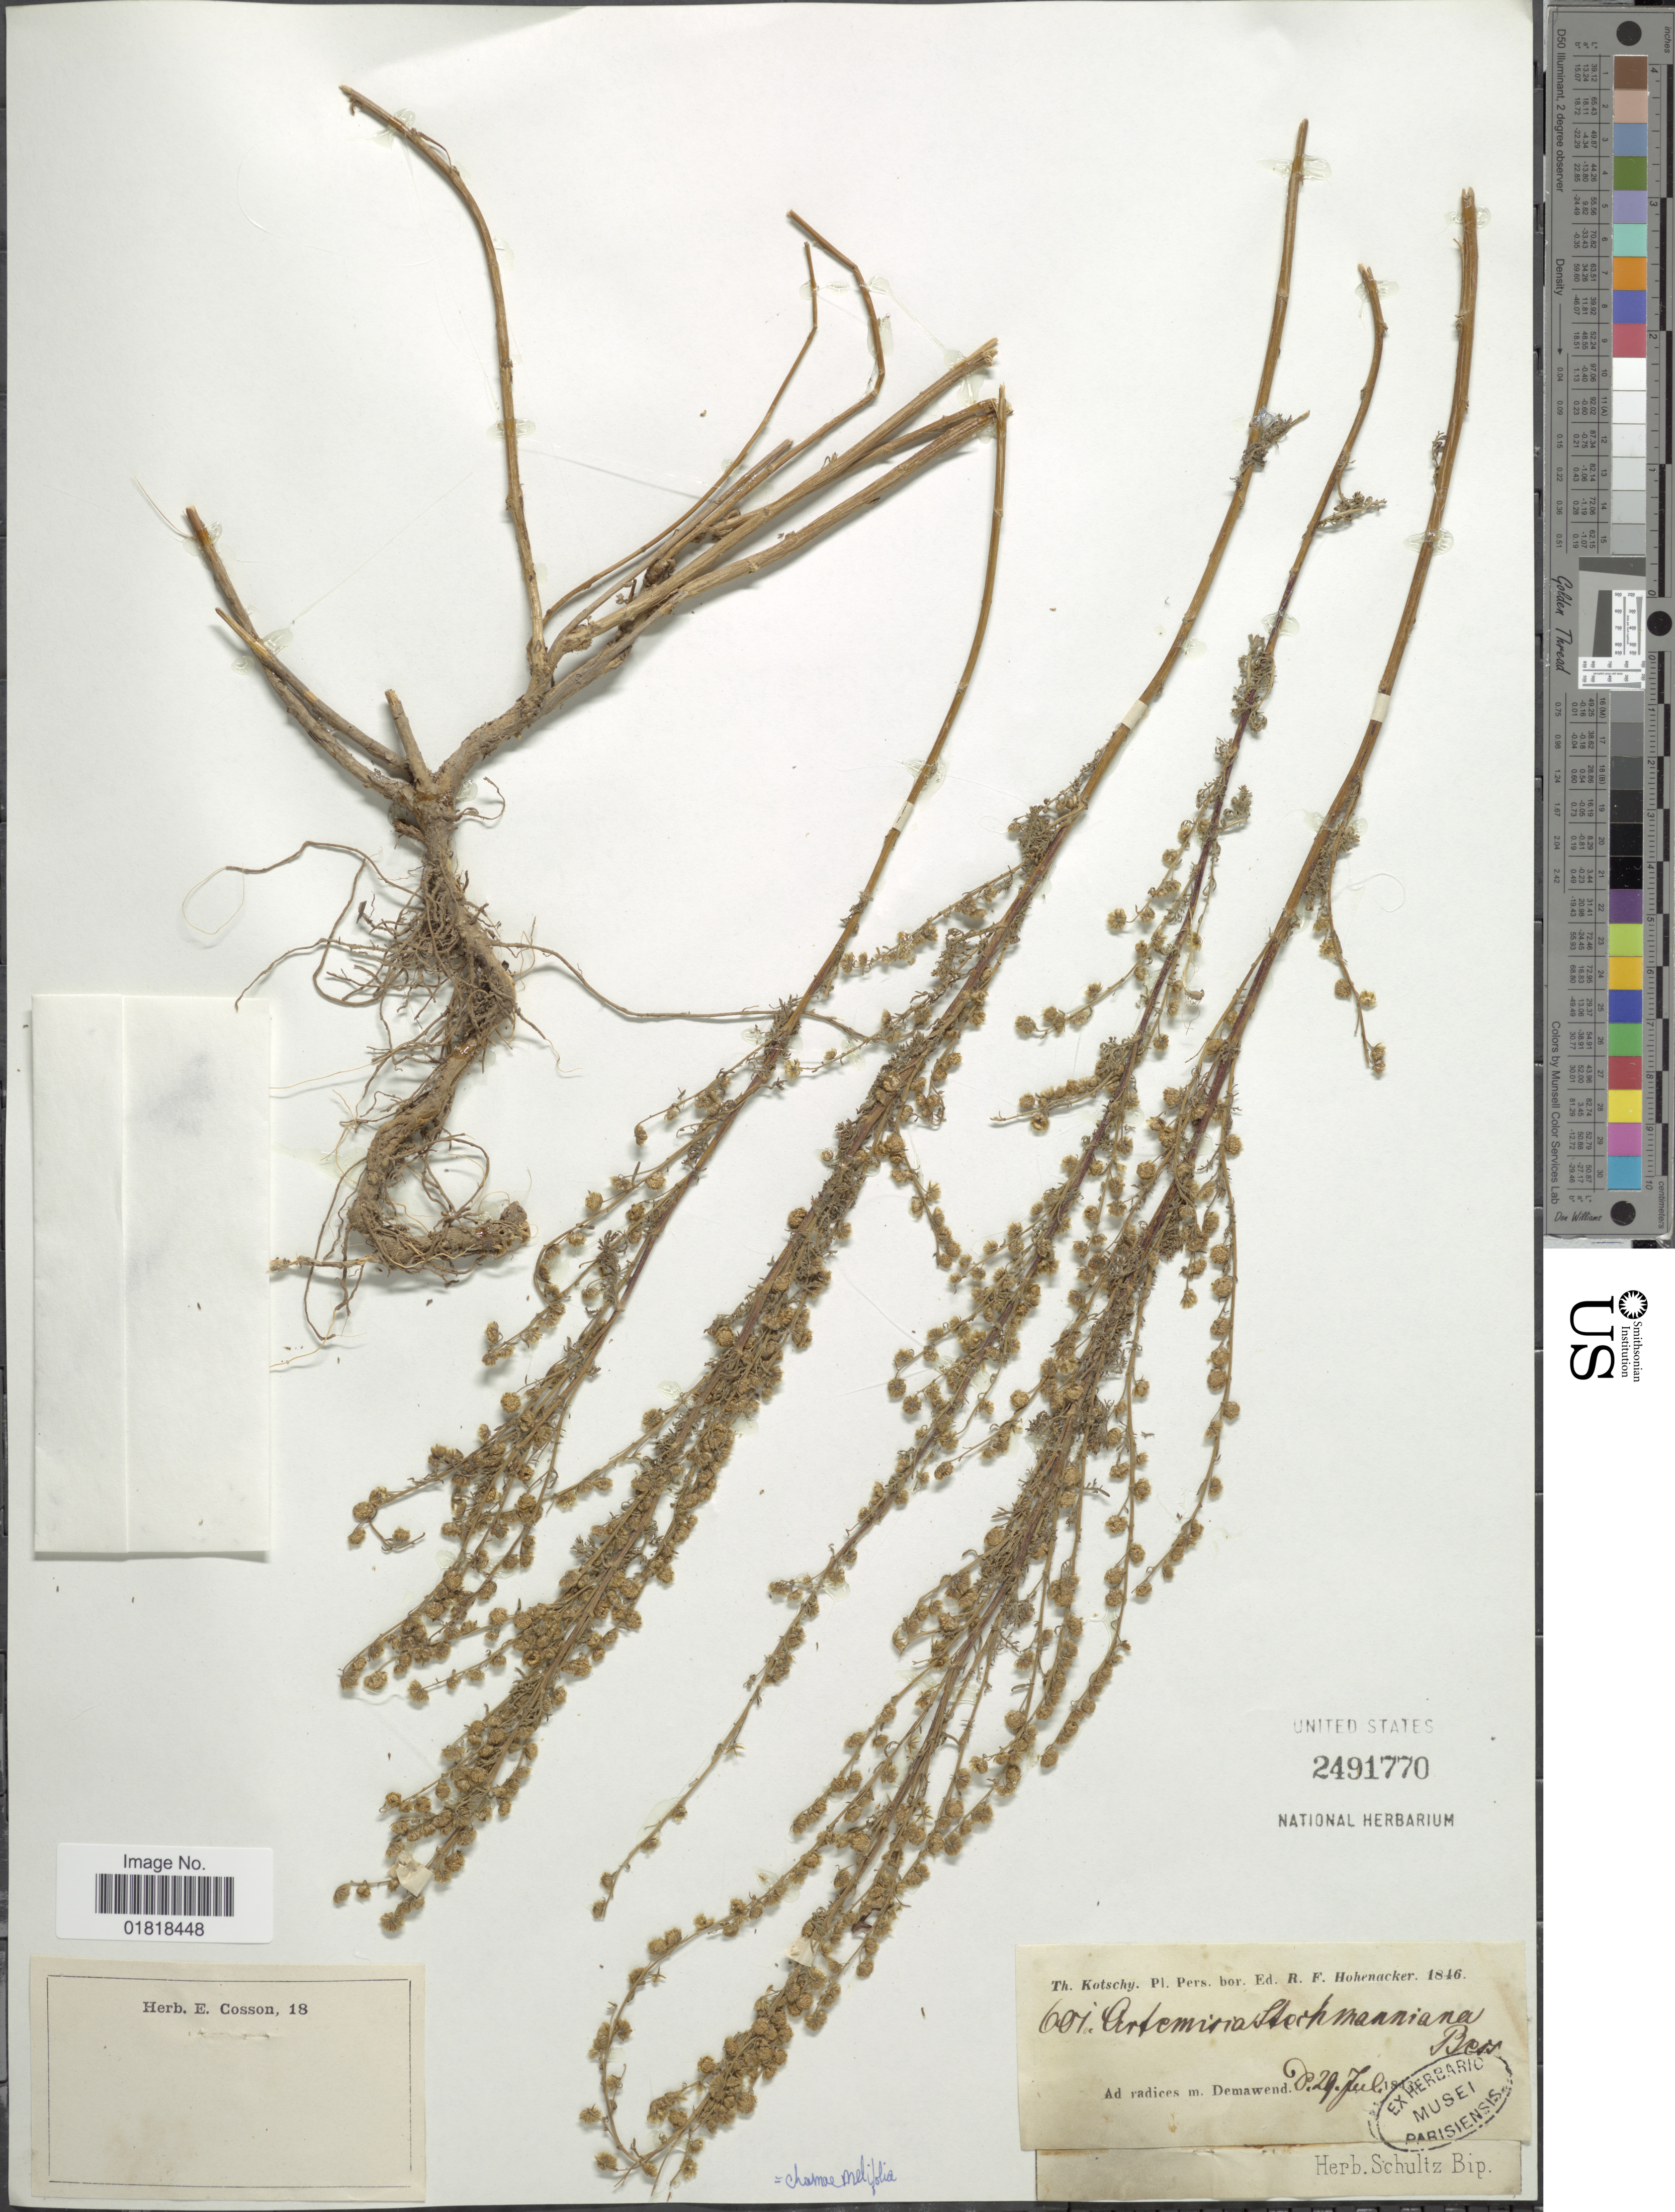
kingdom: Plantae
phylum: Tracheophyta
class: Magnoliopsida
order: Asterales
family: Asteraceae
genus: Artemisia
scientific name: Artemisia chamaemelifolia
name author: Vill.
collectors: K. G. Kotschy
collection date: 1846-07-29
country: Iran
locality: Pers. bor ad rideces m. Demawend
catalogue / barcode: US 2491770